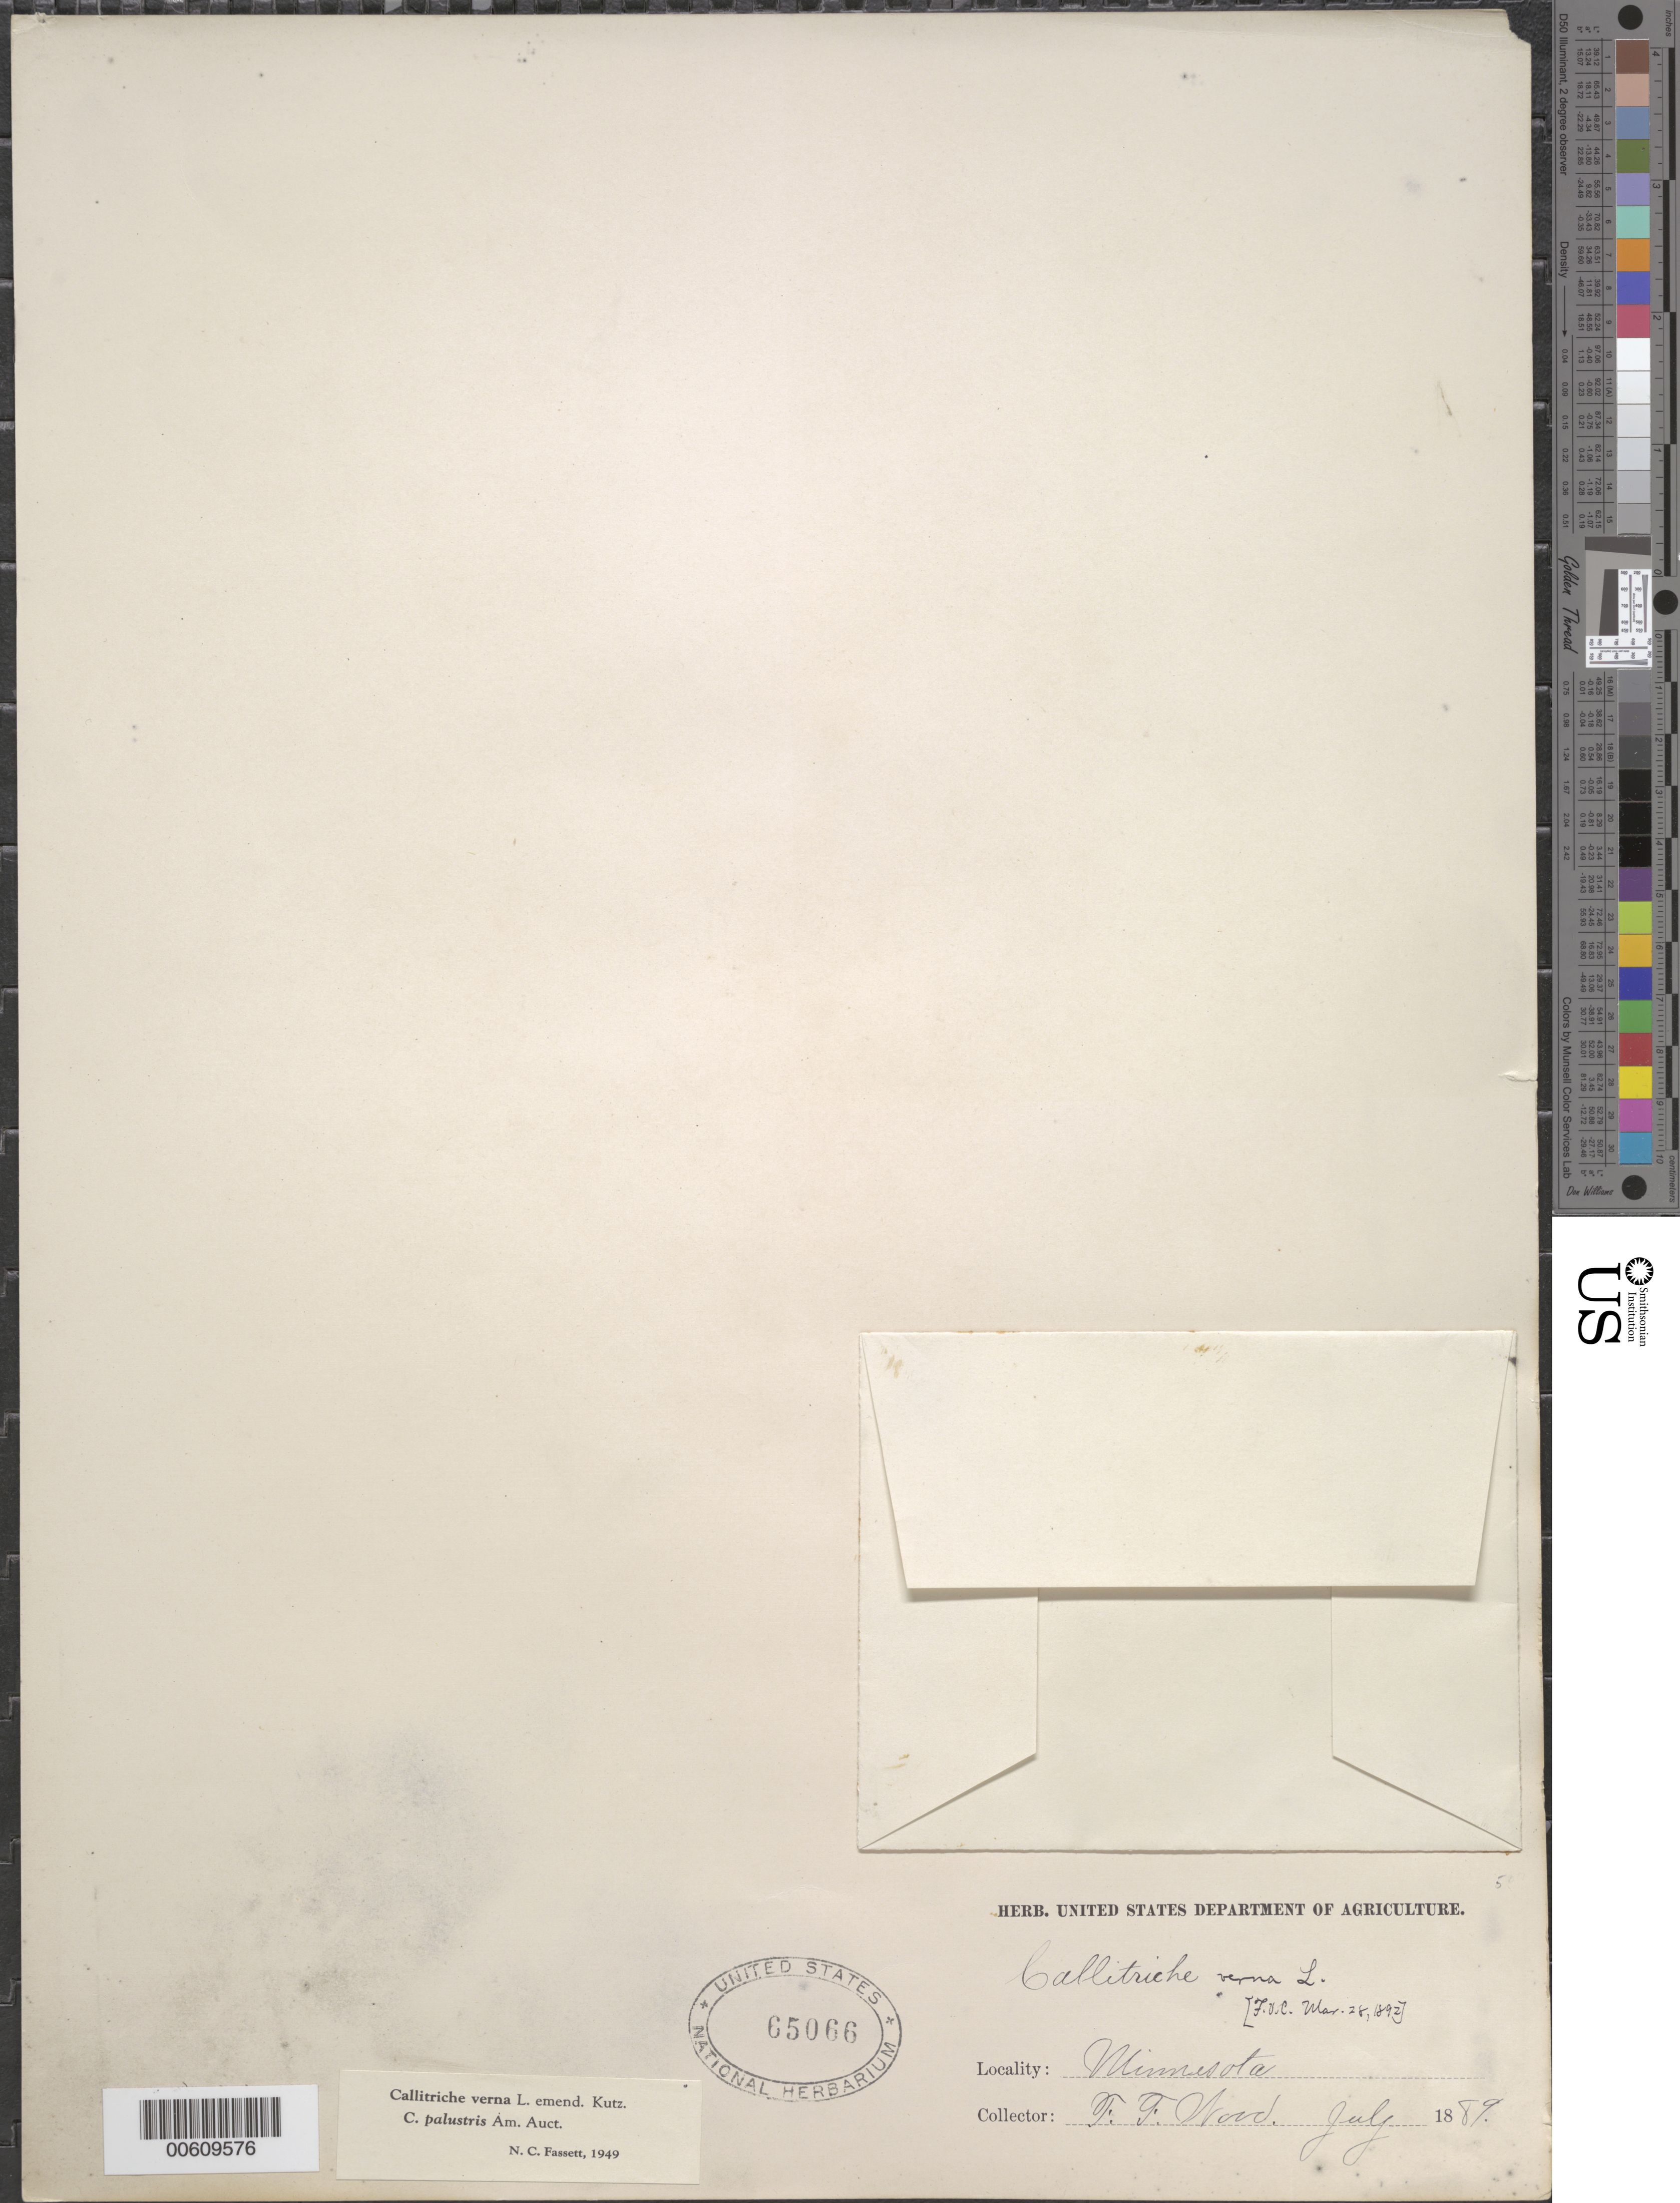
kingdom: Plantae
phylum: Tracheophyta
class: Magnoliopsida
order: Lamiales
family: Plantaginaceae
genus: Callitriche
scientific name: Callitriche verna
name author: L.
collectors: L. F. Ward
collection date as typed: Jul 1889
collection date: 1889-07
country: United States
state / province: Minnesota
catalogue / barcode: US 65066